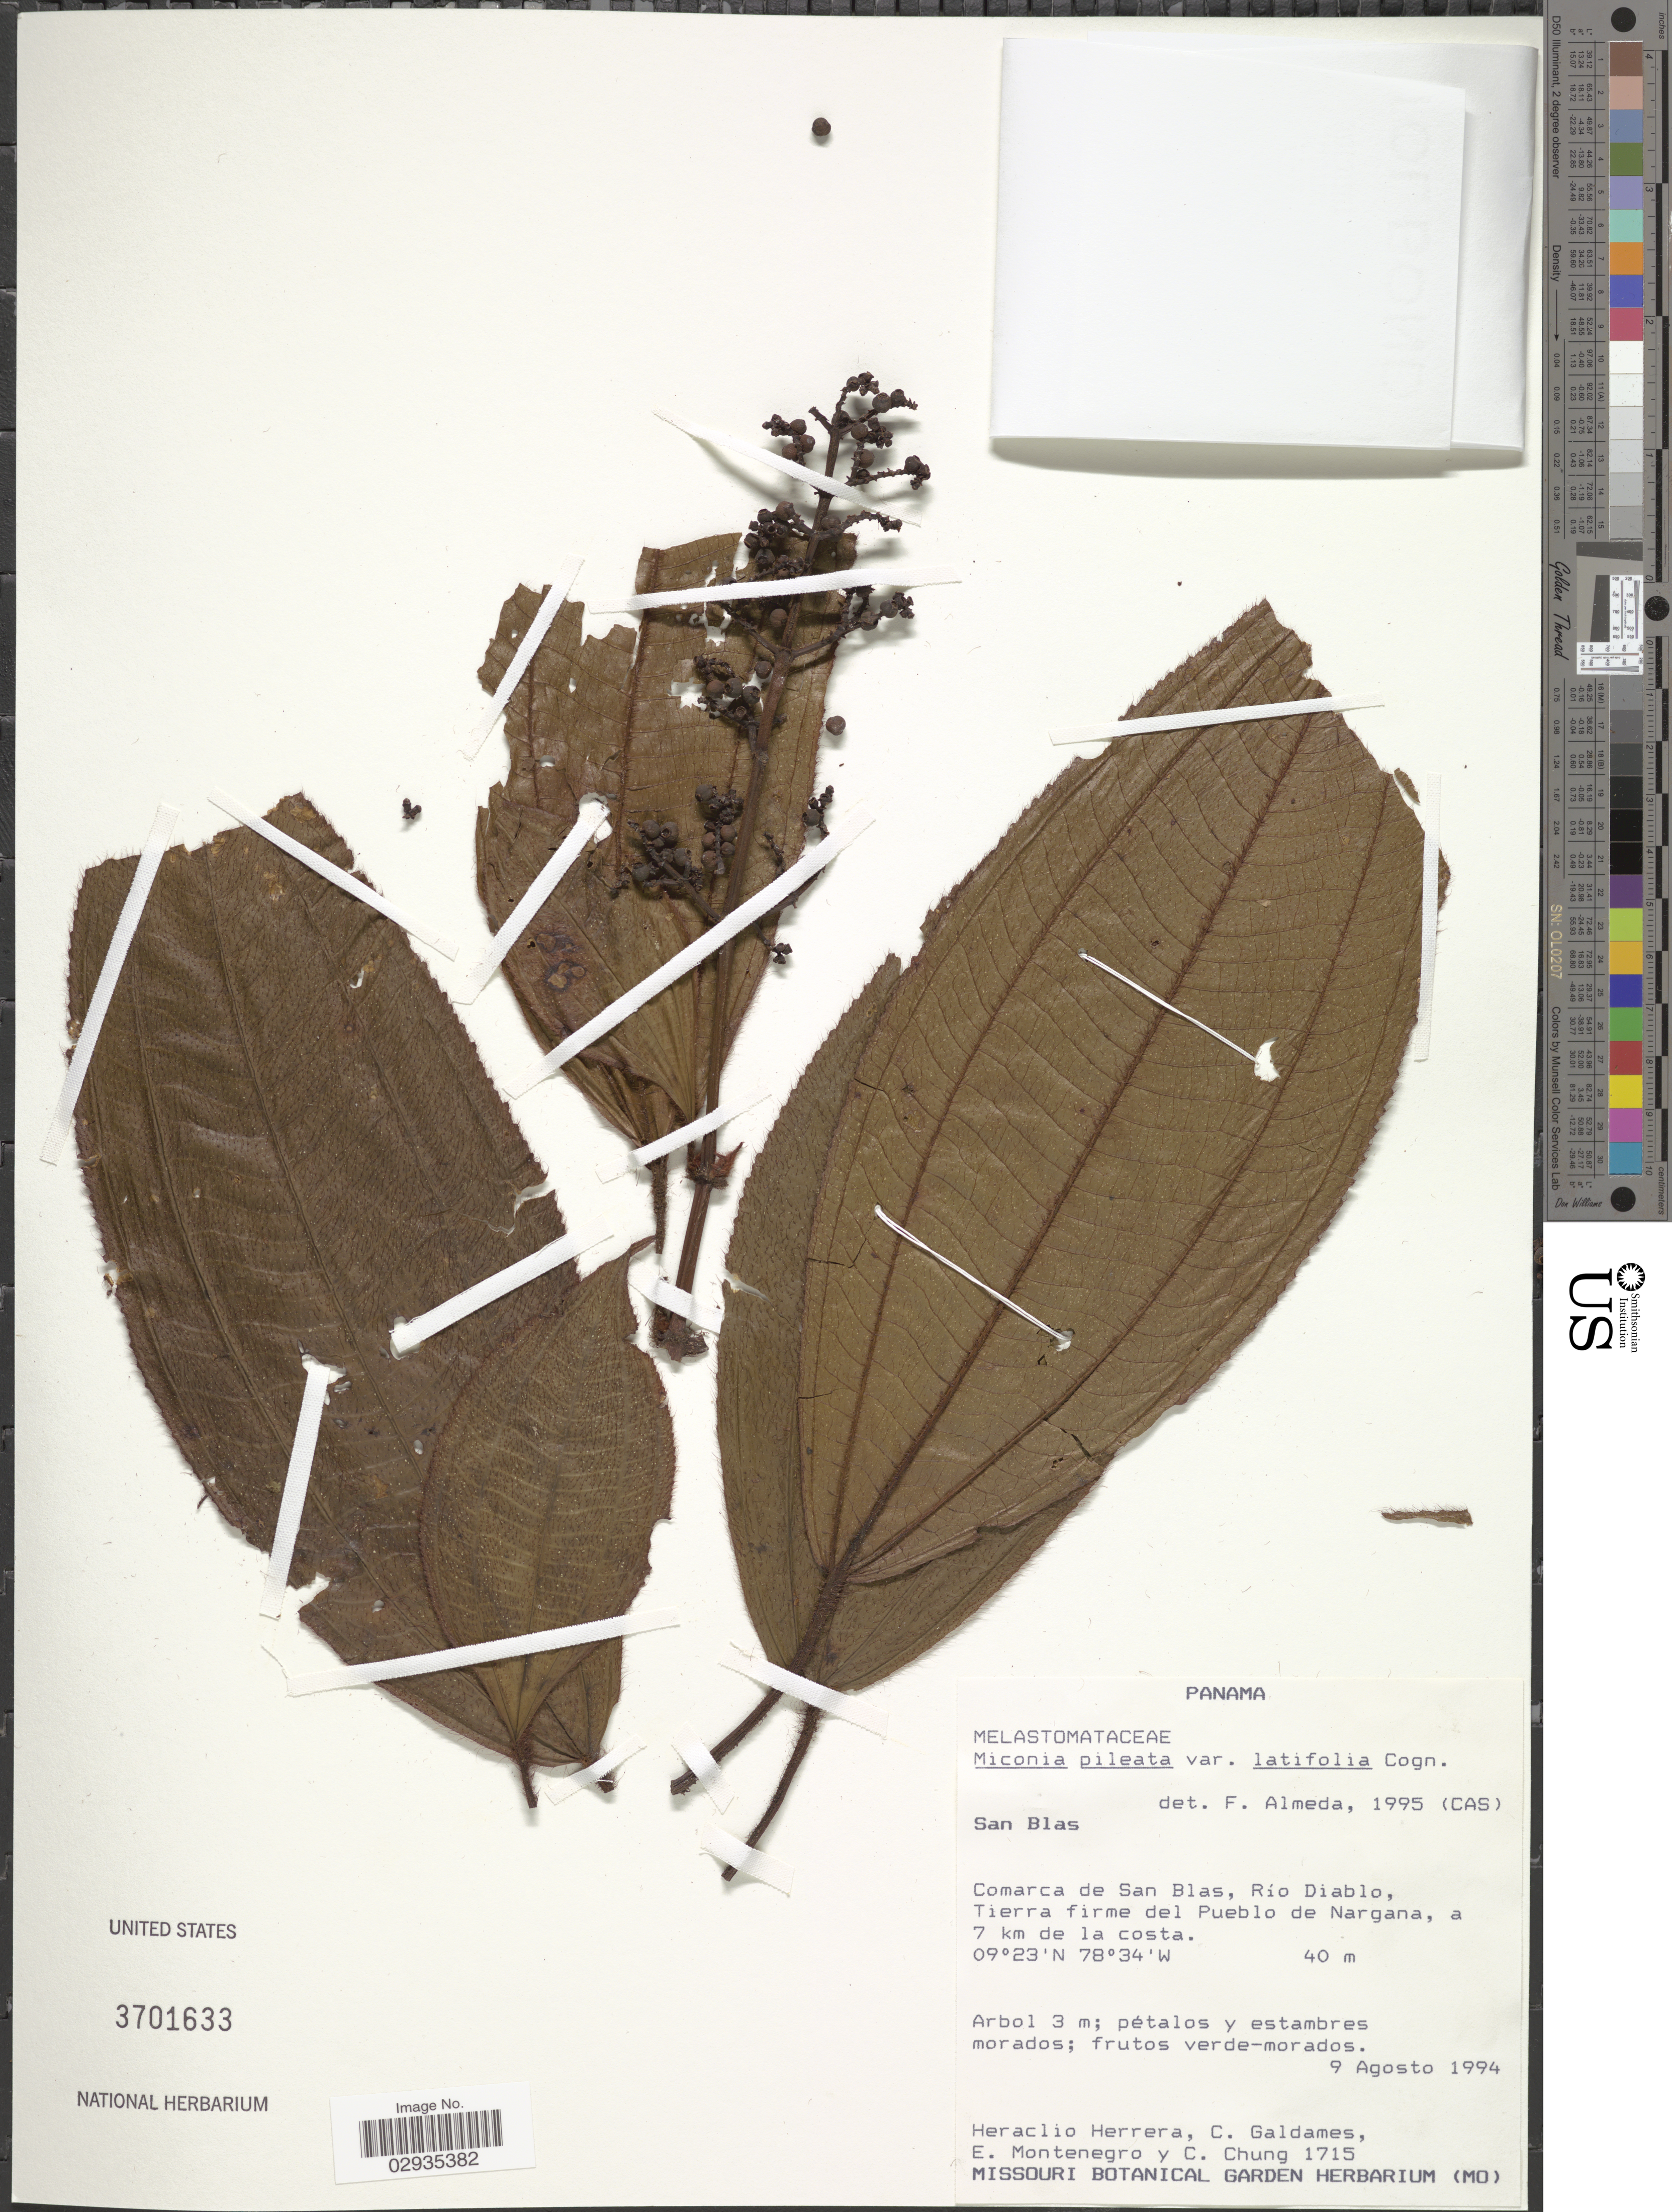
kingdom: Plantae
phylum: Tracheophyta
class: Magnoliopsida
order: Myrtales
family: Melastomataceae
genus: Miconia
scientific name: Miconia pileata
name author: DC.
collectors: H. Herrera, C. Galdames, E. Montenegro & C. Chung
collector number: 1715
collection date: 1994-08-09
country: Panama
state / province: Kuna Yala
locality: San Blas. Comarca de San Blas, Río Diablo, Tierra firme del Pueblo de Nargana, a 7 km de la costa.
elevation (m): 40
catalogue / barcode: US 3701633